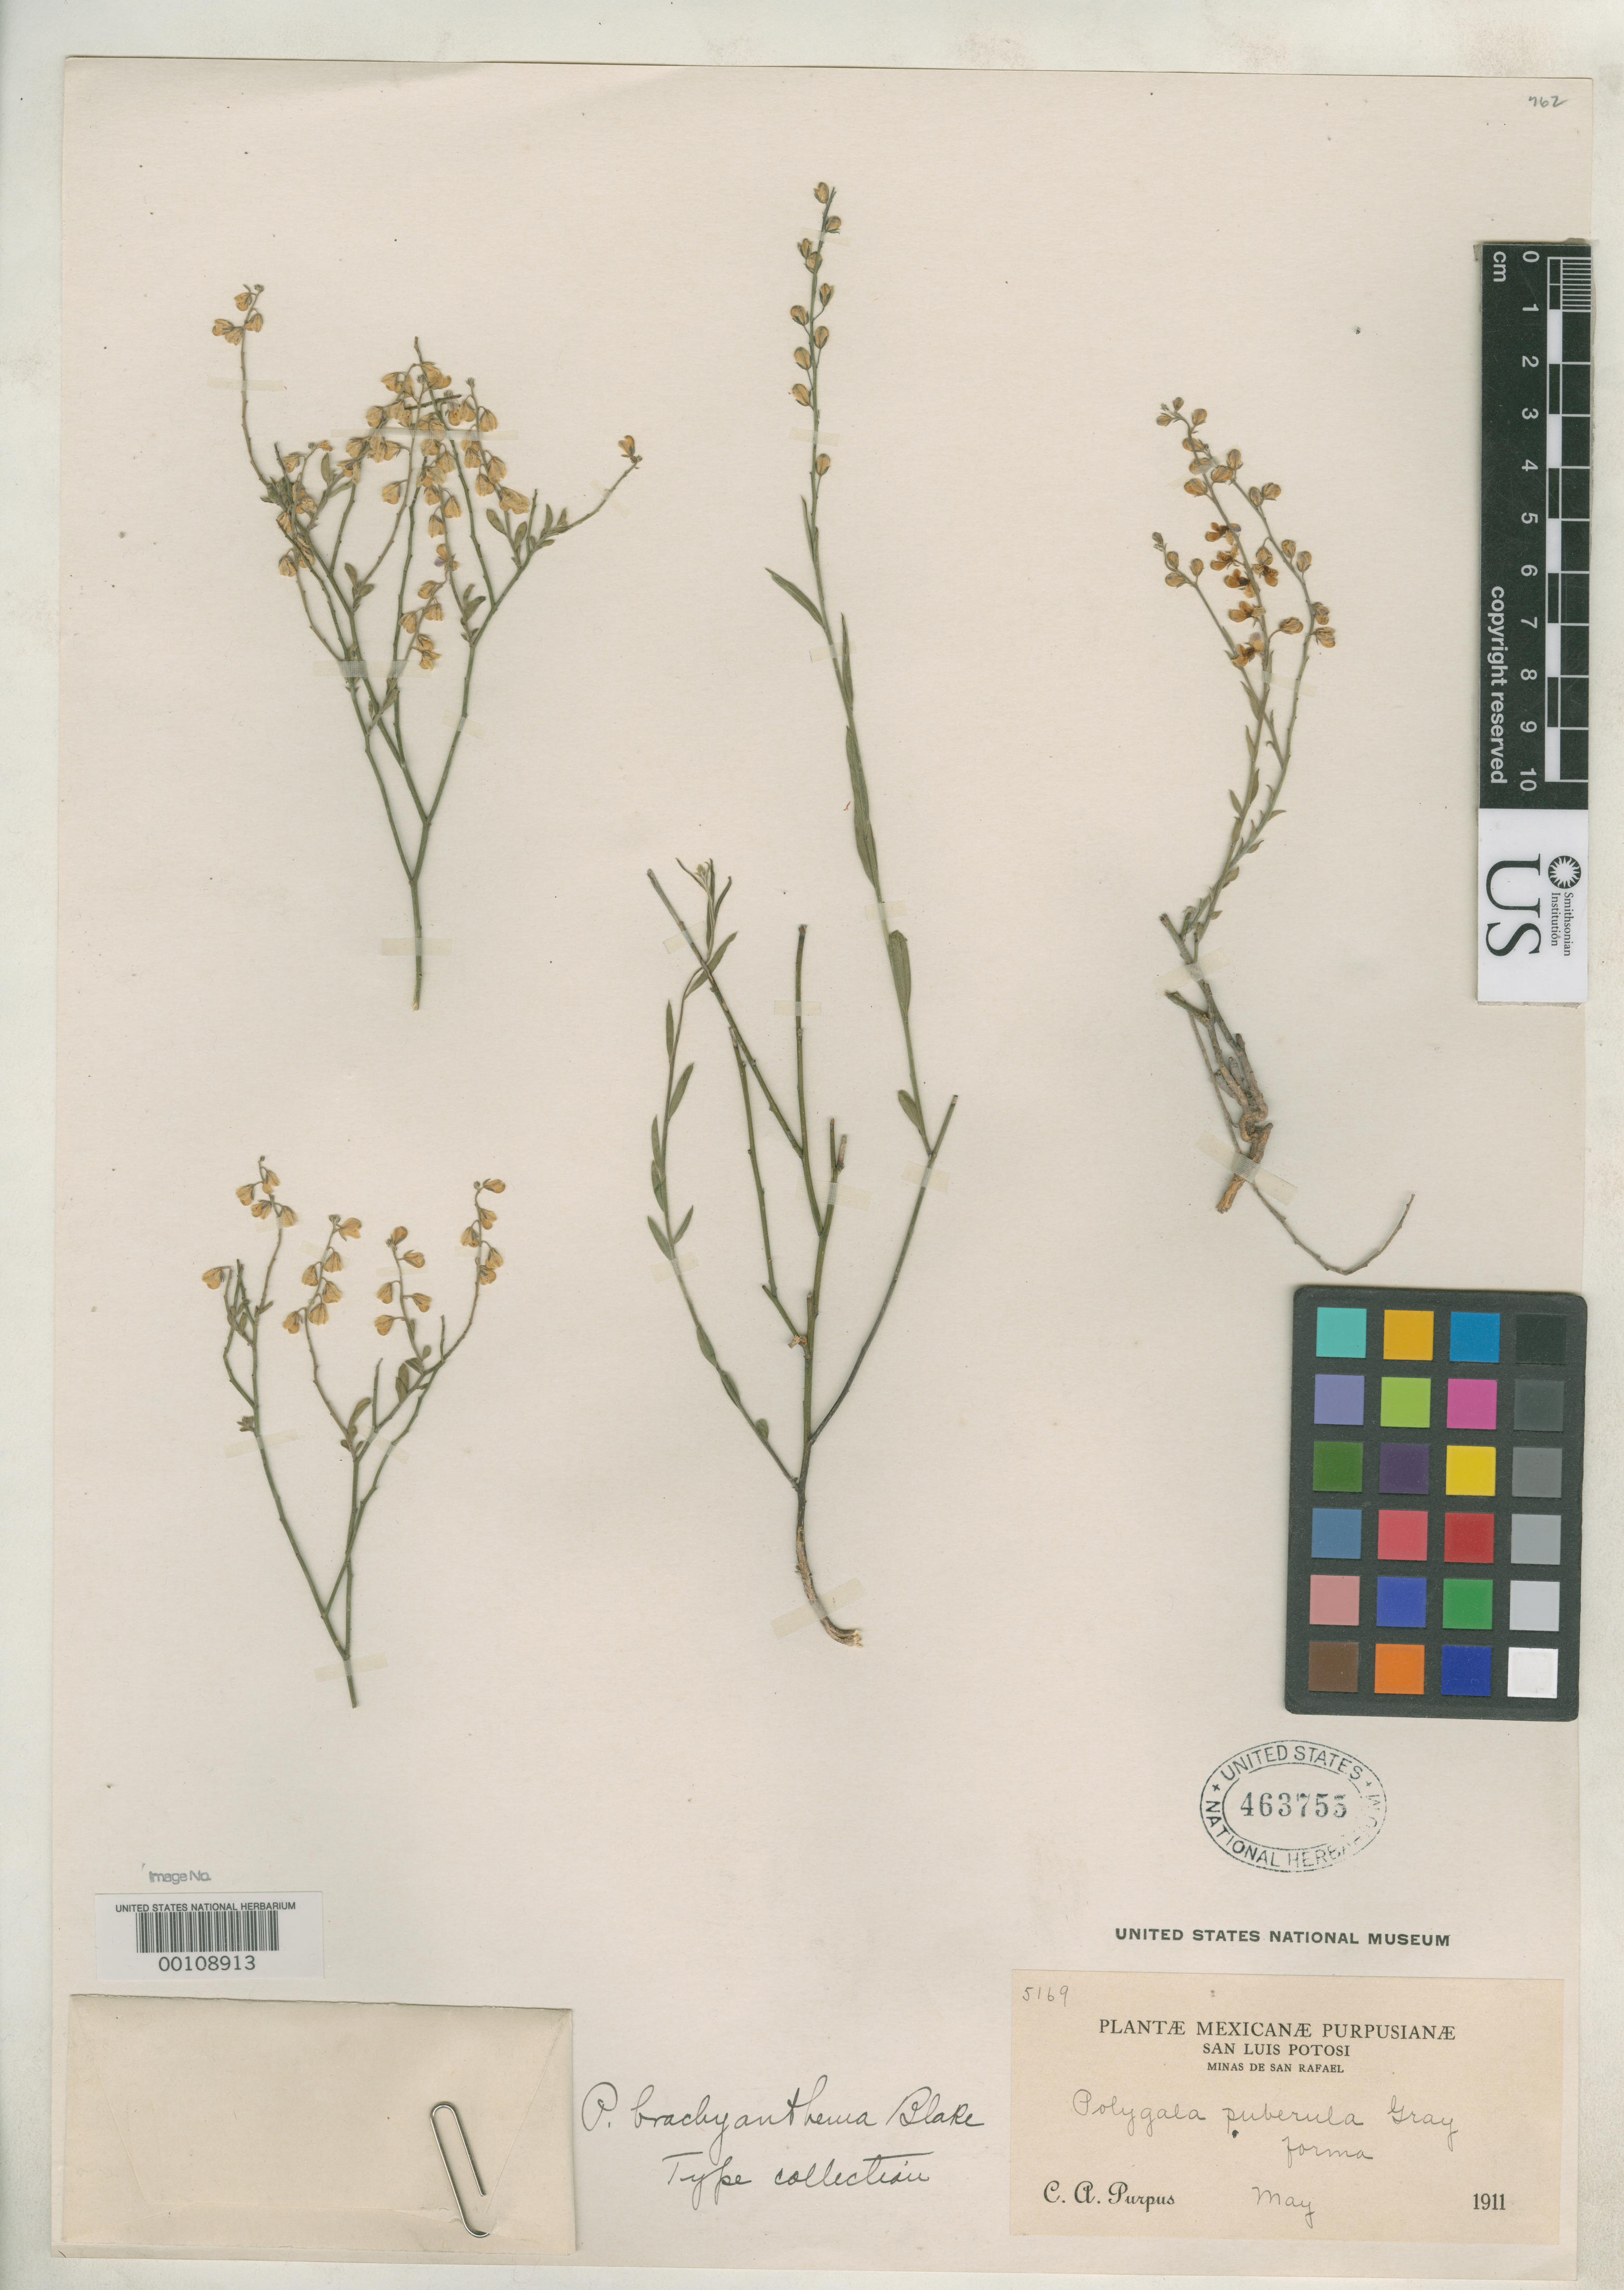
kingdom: Plantae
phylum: Tracheophyta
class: Magnoliopsida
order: Fabales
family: Polygalaceae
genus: Polygala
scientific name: Polygala brachyanthema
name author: S.F. Blake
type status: Type Collection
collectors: C. A. Purpus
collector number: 5169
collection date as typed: May 1911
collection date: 1911-05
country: Mexico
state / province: San Luis Potosi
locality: Minas de San Rafael.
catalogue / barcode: US 463755